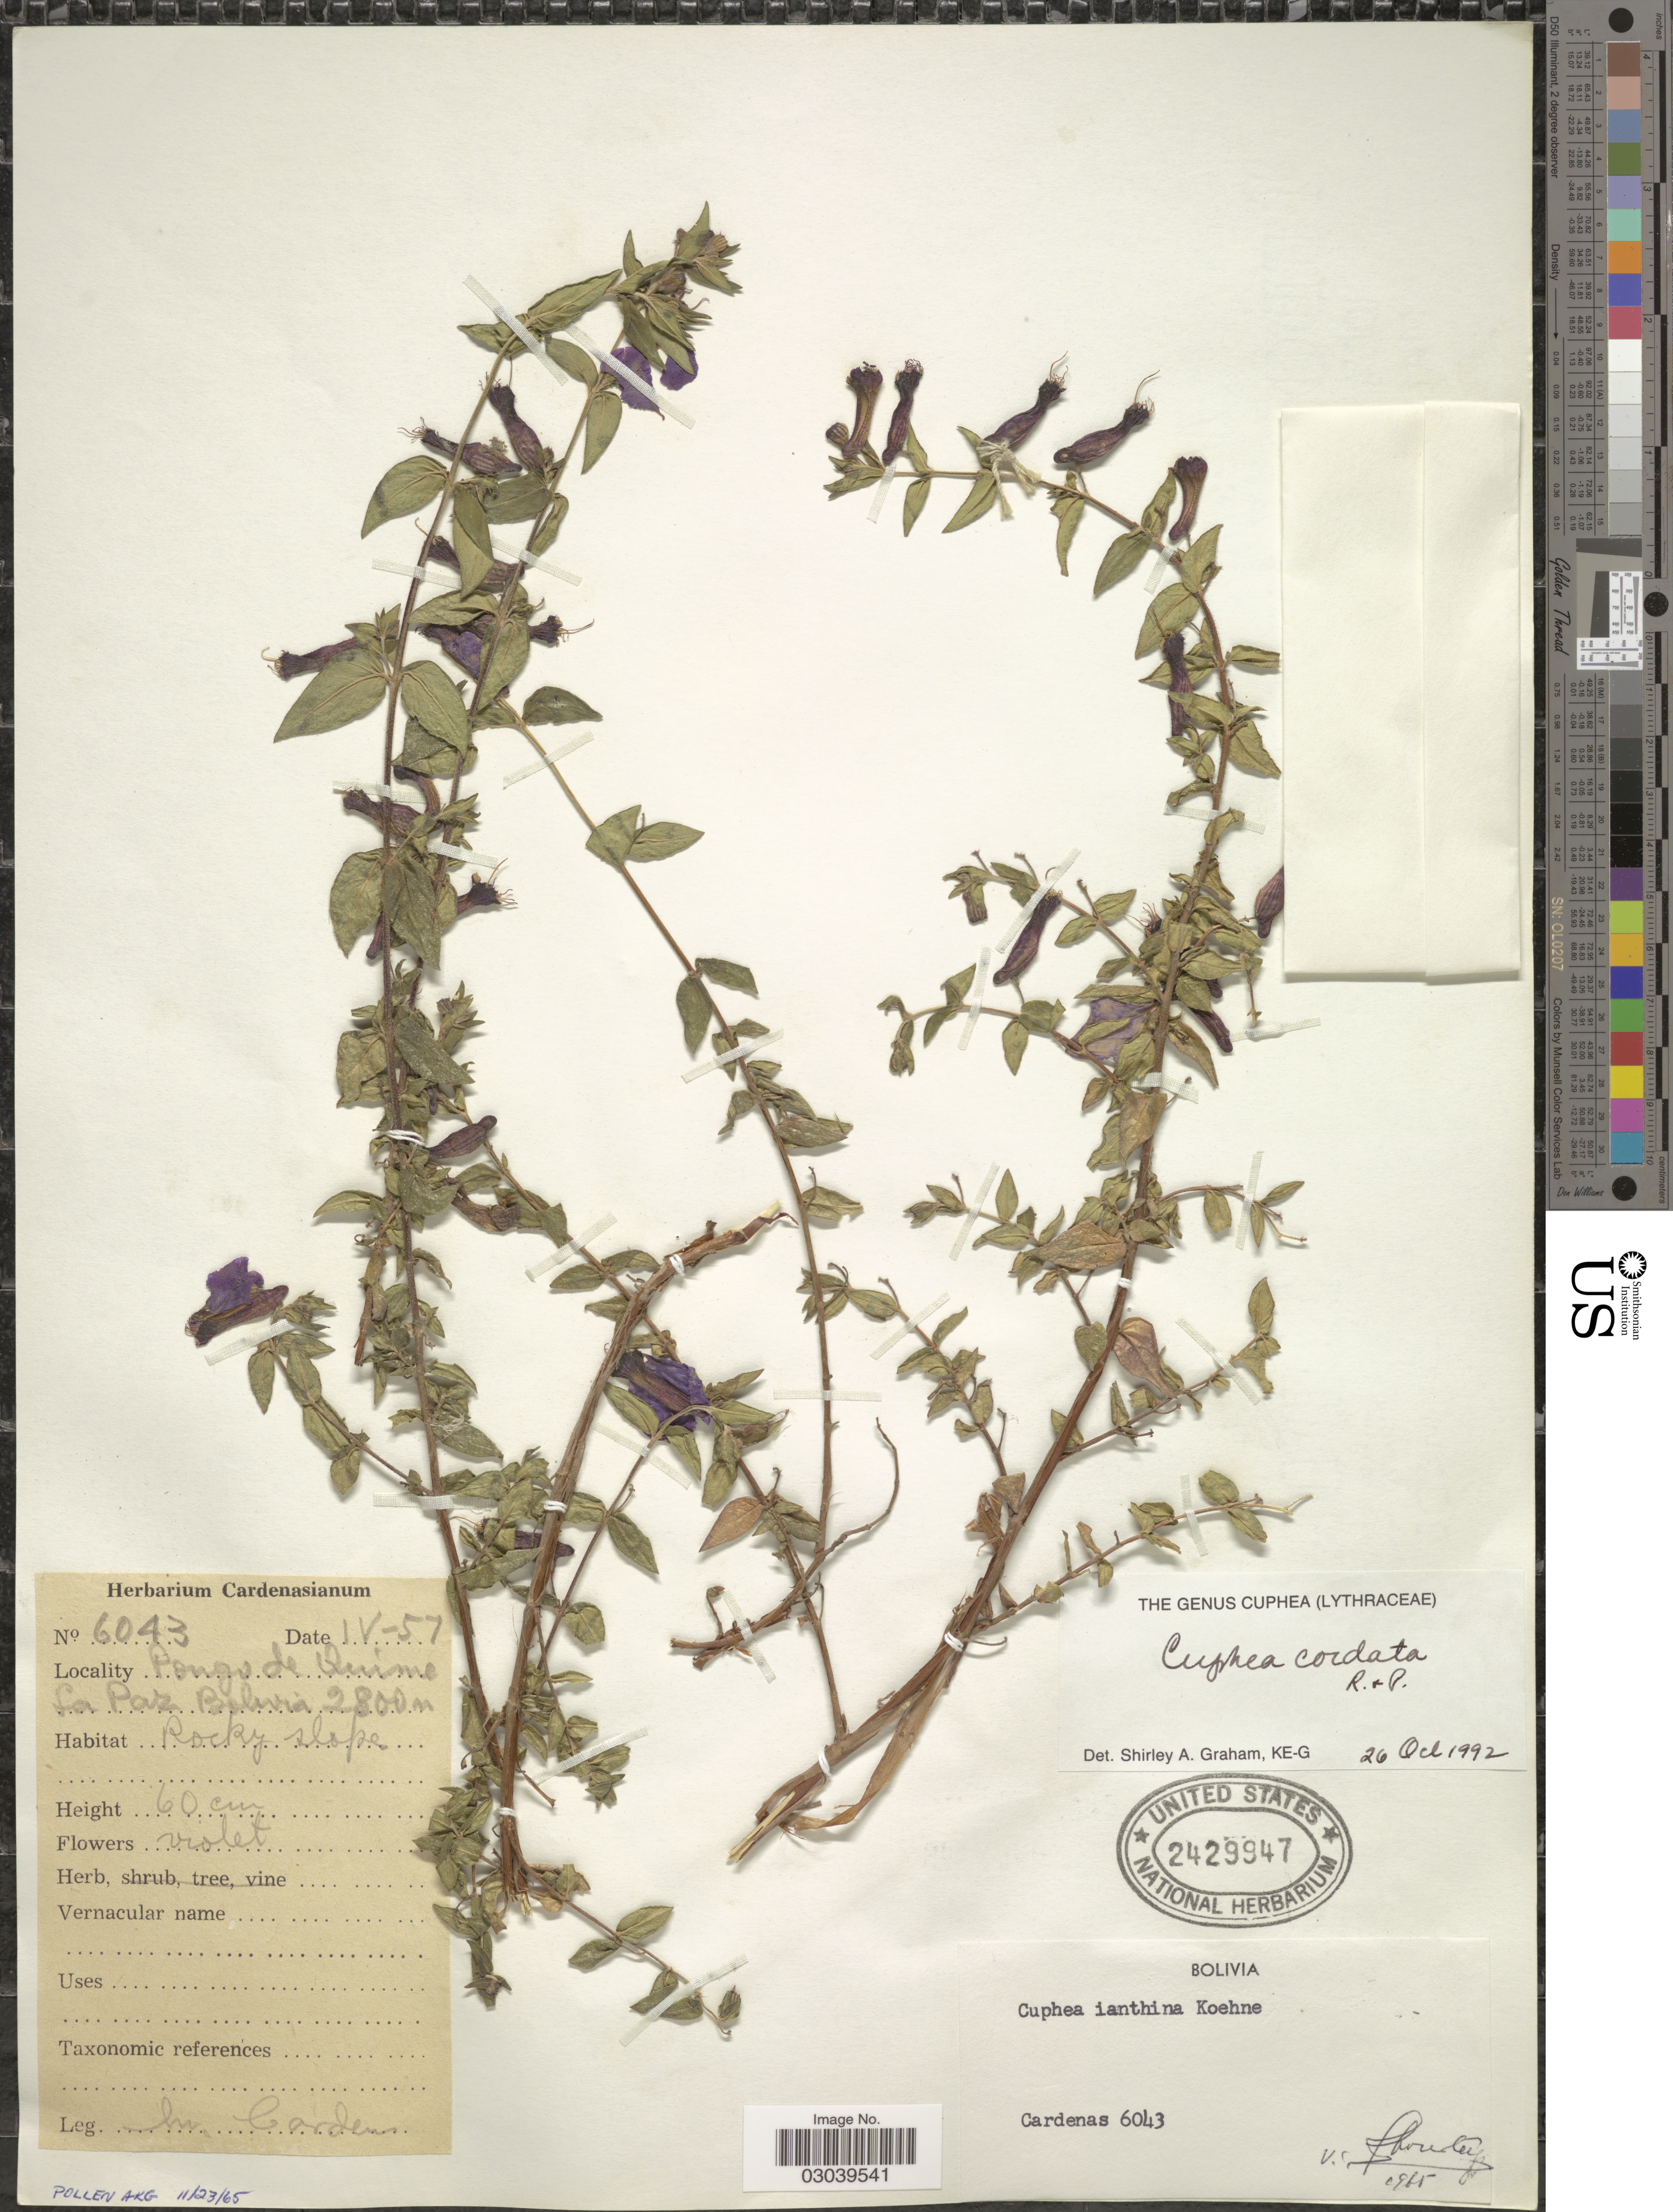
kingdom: Plantae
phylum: Tracheophyta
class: Magnoliopsida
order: Myrtales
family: Lythraceae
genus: Cuphea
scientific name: Cuphea cordata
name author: Ruiz & Pav.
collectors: M. Cárdenas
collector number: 6043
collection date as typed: Transcribed d/m/y: /4/57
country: Bolivia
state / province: La Paz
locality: Pongo de Quime.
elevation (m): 2800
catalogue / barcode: US 2429947